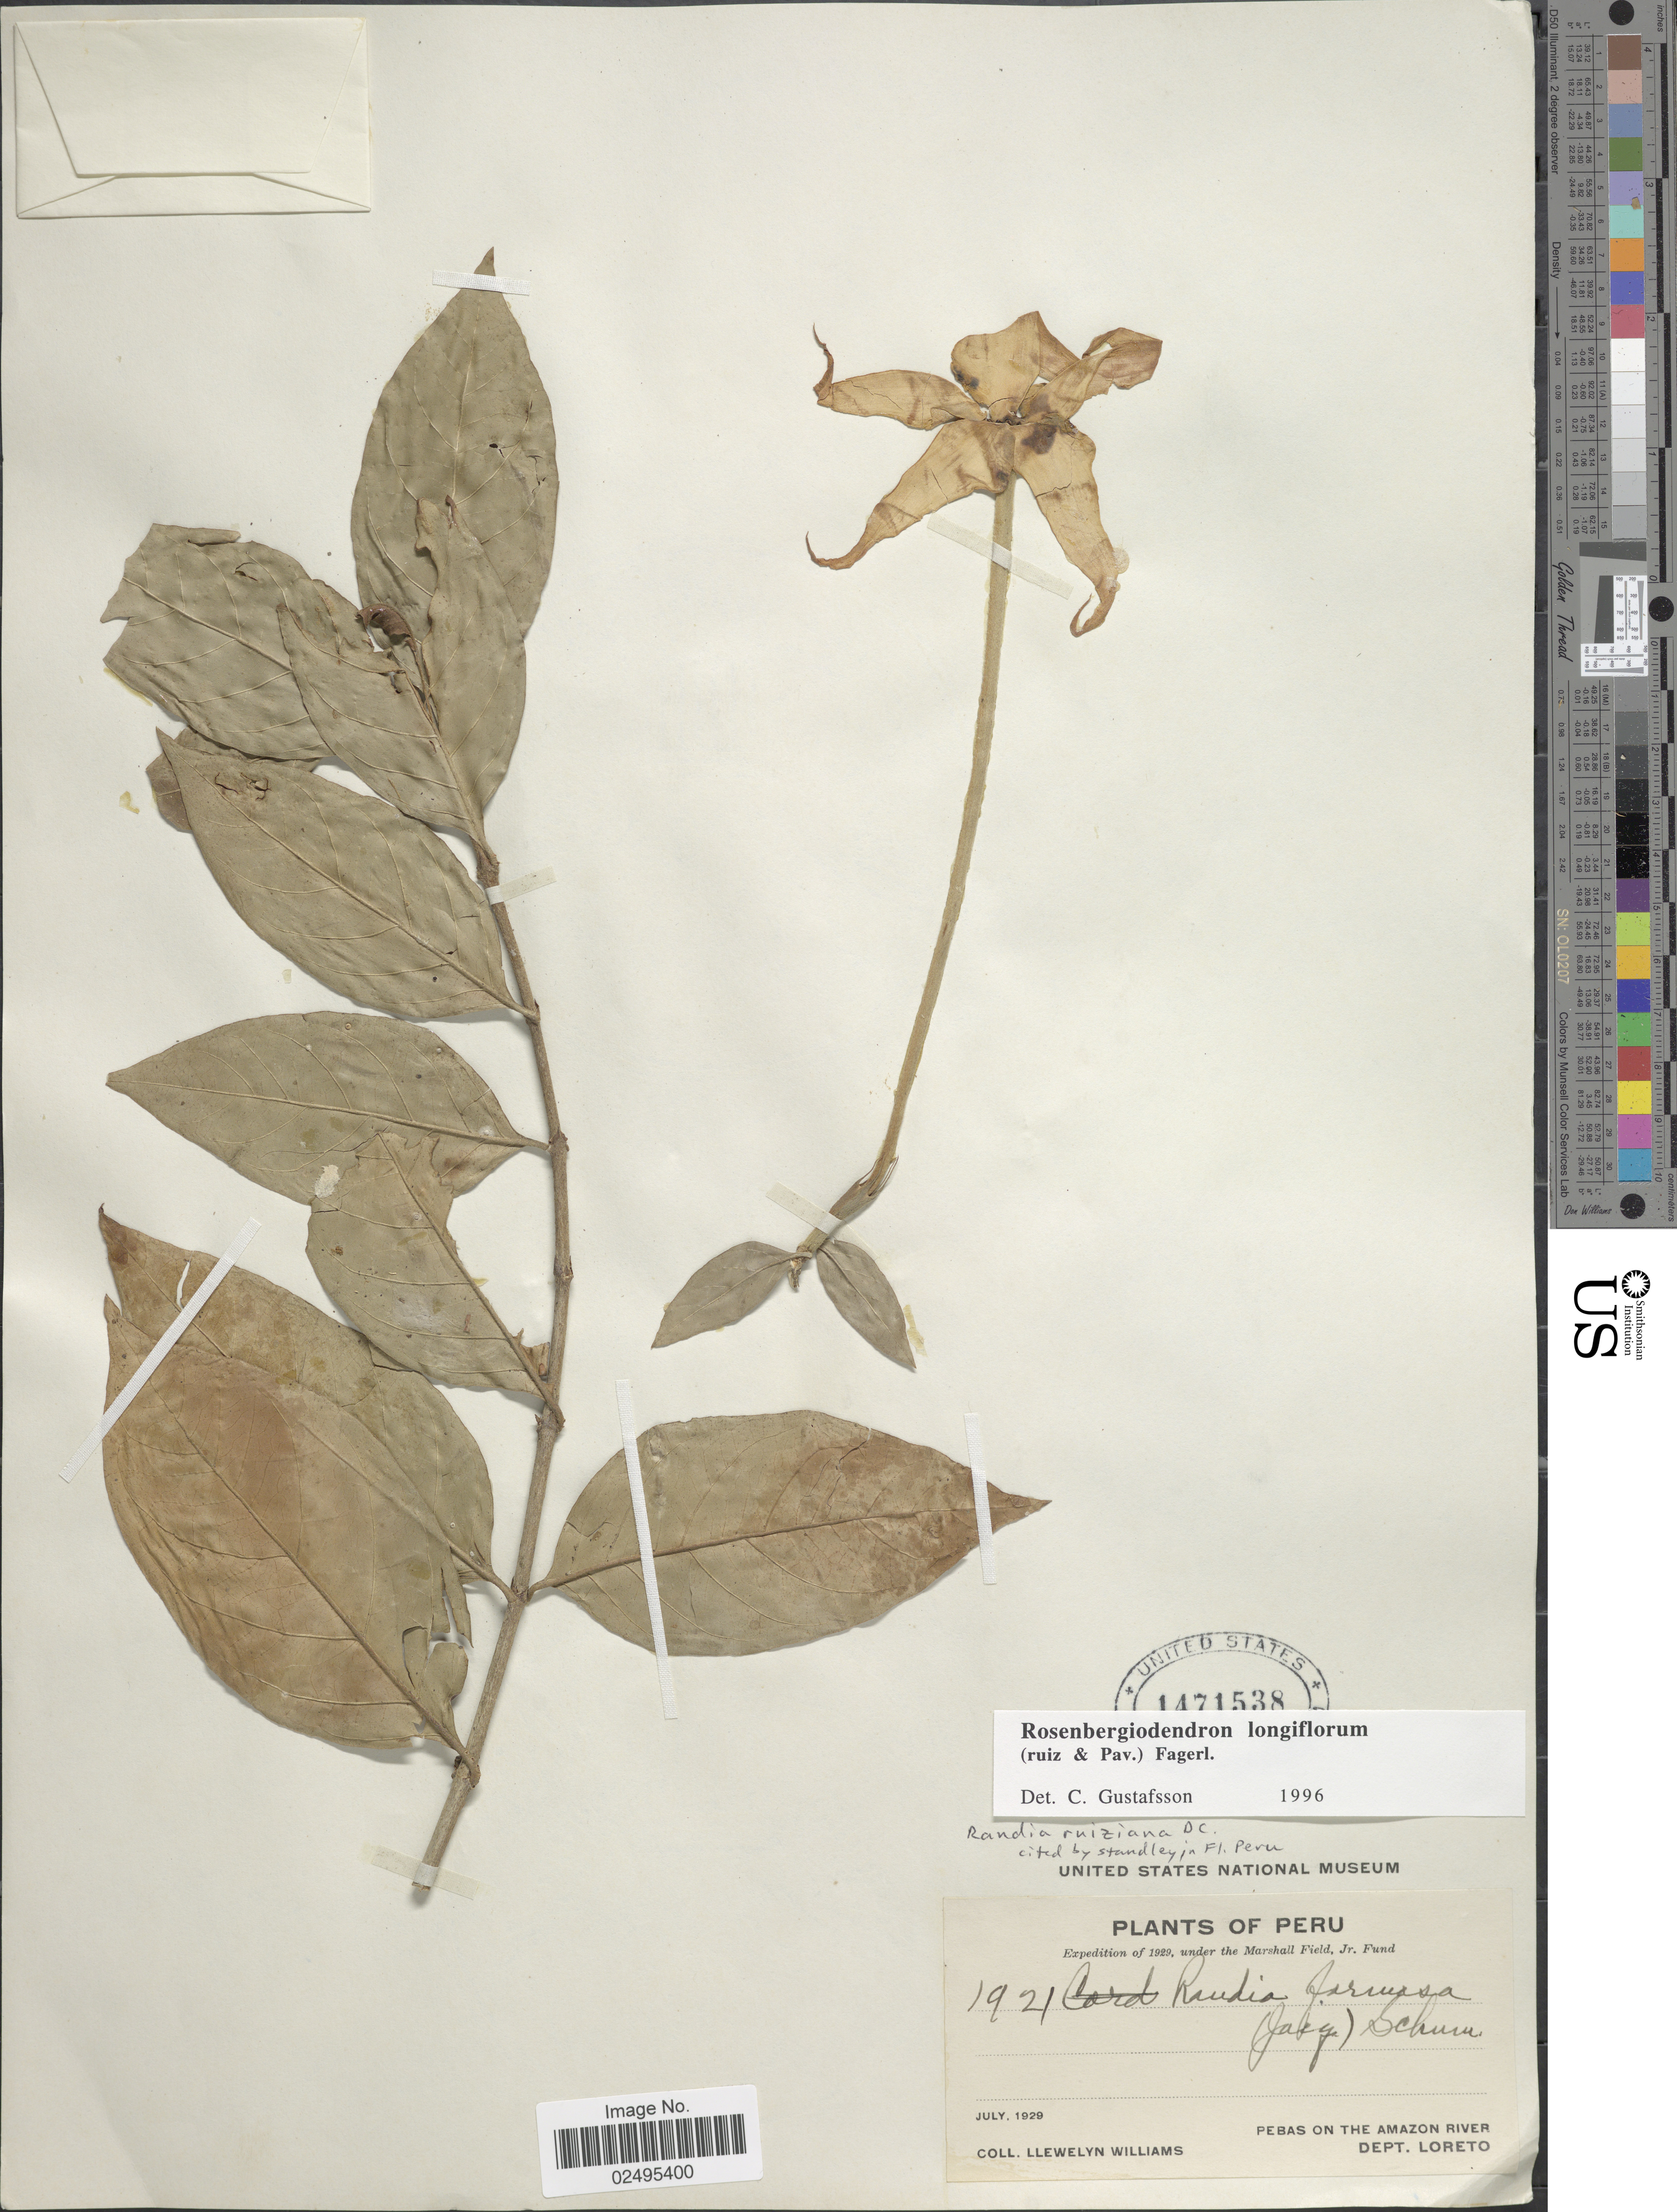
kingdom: Plantae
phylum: Tracheophyta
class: Magnoliopsida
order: Gentianales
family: Rubiaceae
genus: Rosenbergiodendron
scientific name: Rosenbergiodendron longiflorum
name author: (Ruiz & Pav.) Fagerl.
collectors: Ll. Williams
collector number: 1921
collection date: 1929-07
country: Peru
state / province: Loreto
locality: Pebas on the Amazon River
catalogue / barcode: US 1471538